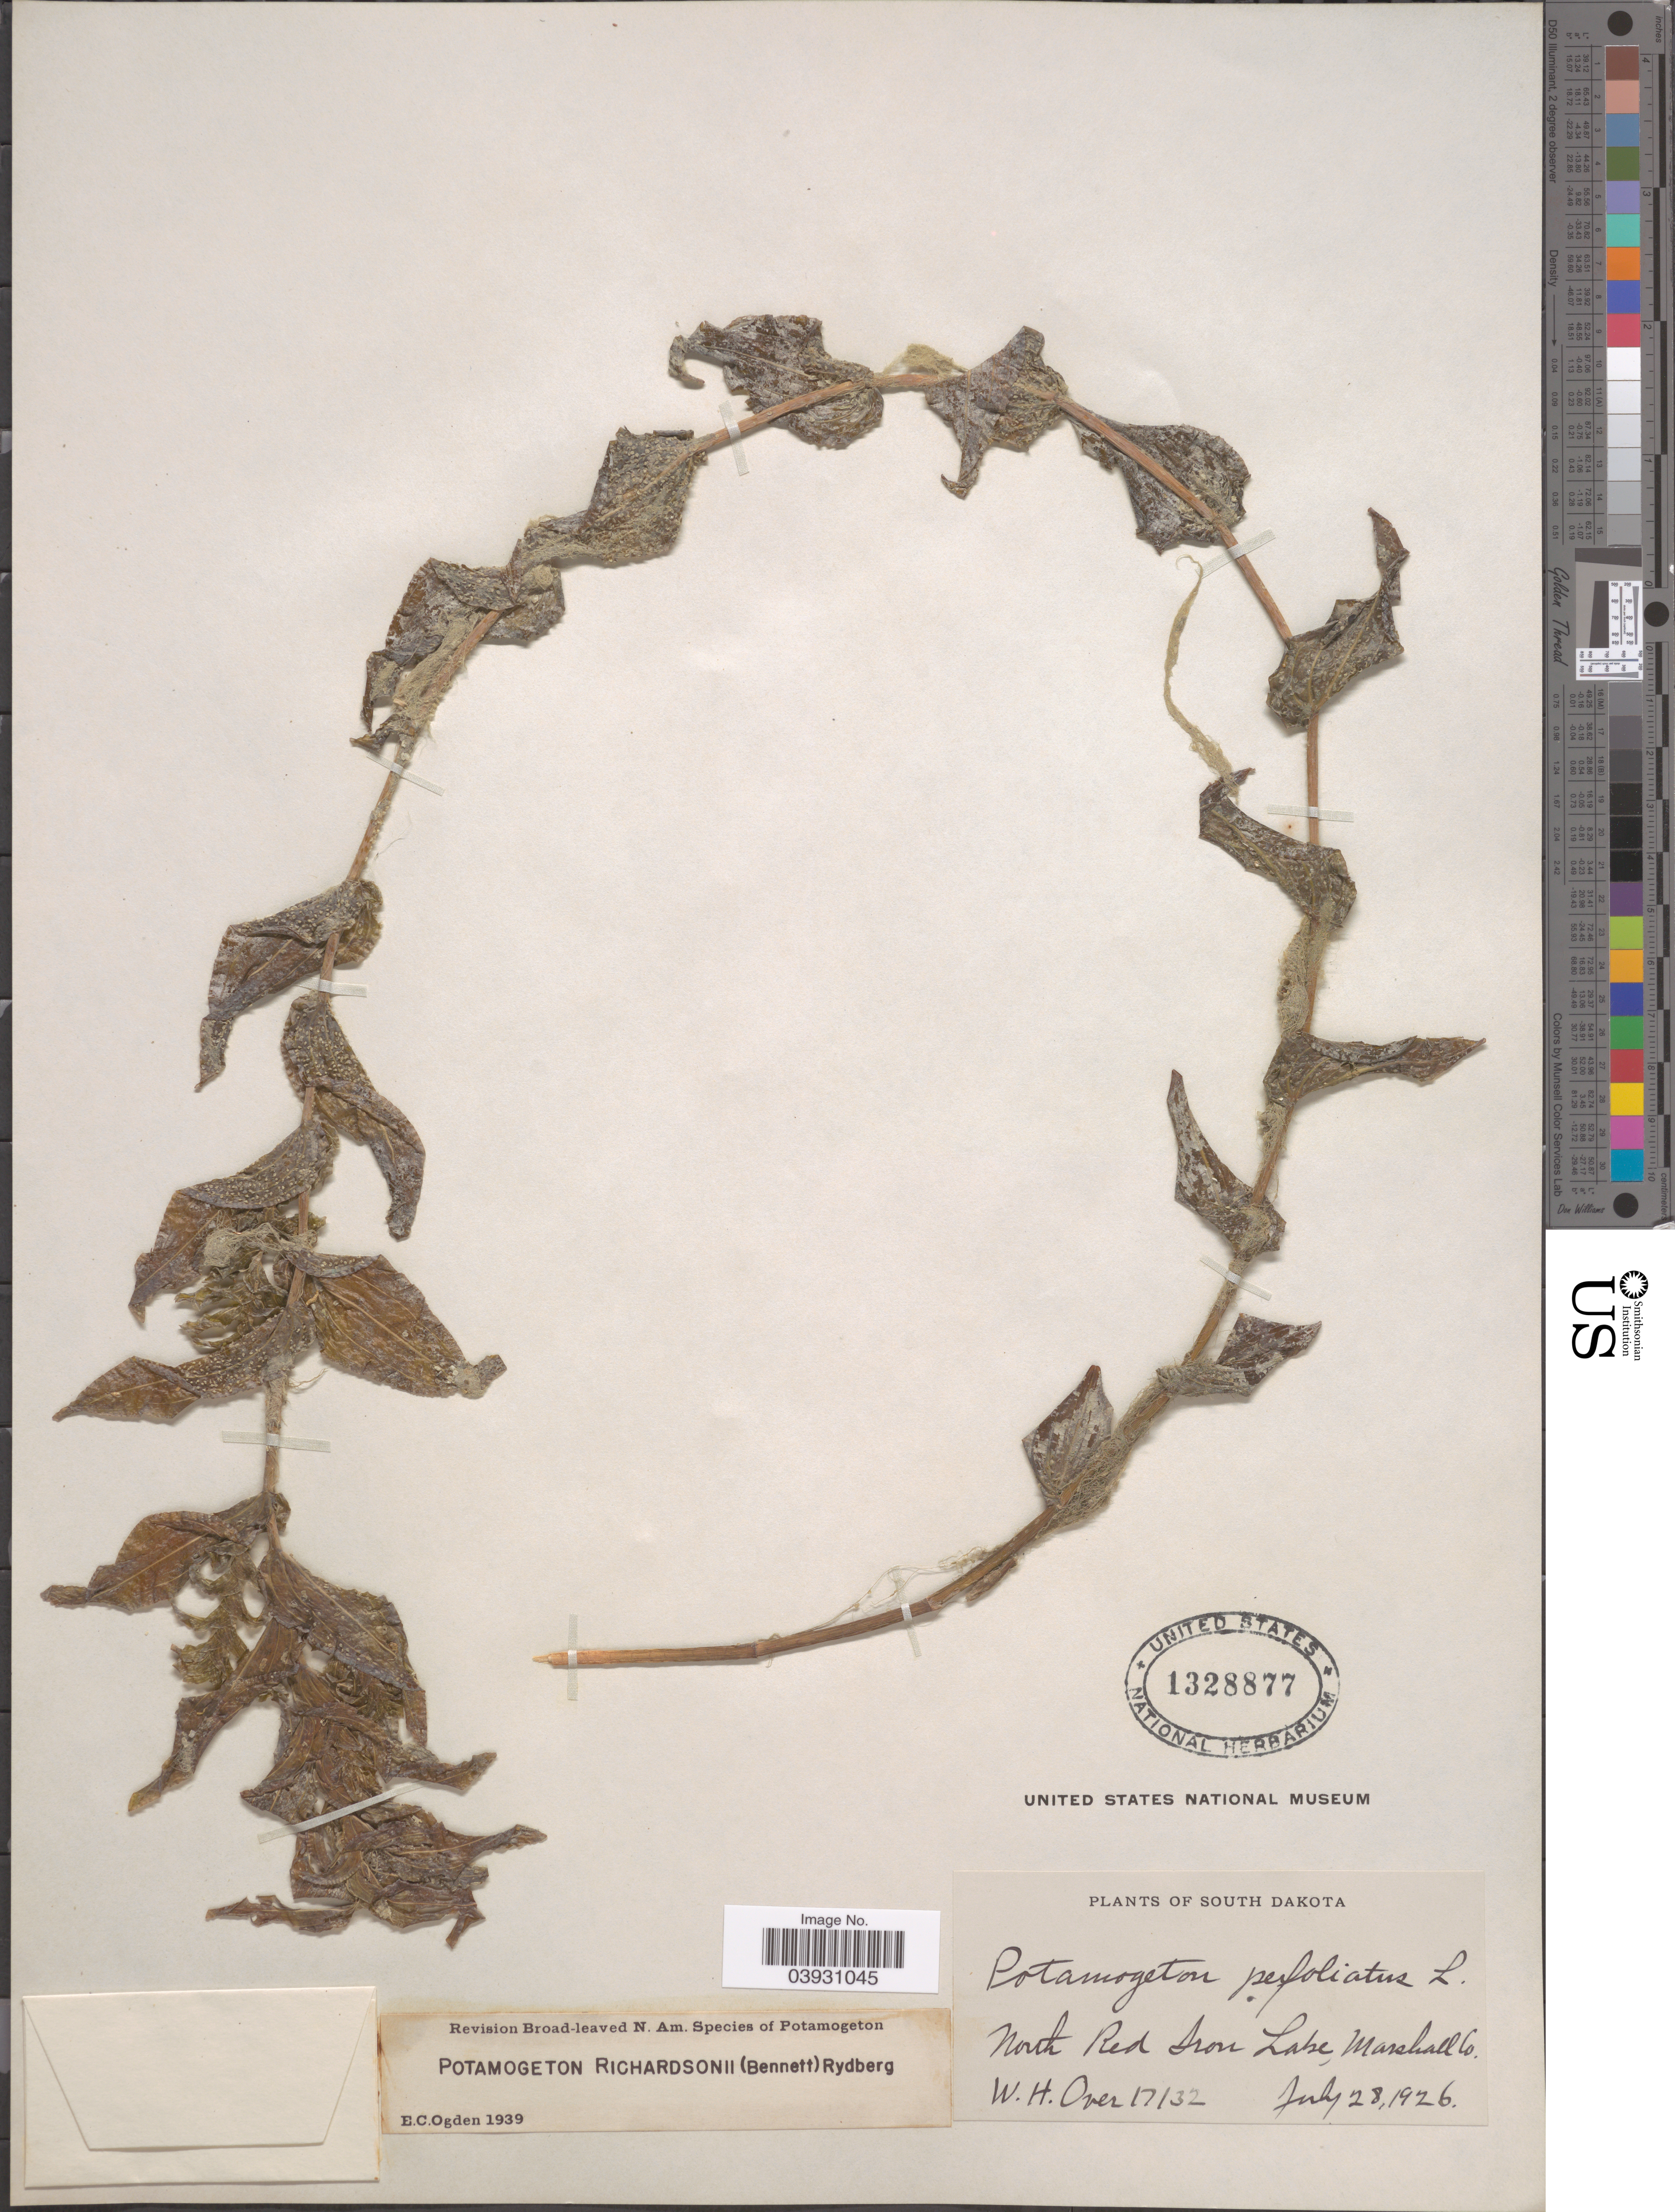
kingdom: Plantae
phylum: Tracheophyta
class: Liliopsida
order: Alismatales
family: Potamogetonaceae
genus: Potamogeton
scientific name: Potamogeton richardsonii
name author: (A.W. Benn.) Rydb.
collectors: W. Over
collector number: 17132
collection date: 1926-07-28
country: United States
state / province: South Dakota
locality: North Red Iron Lake, Marshall Co.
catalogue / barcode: US 1328877